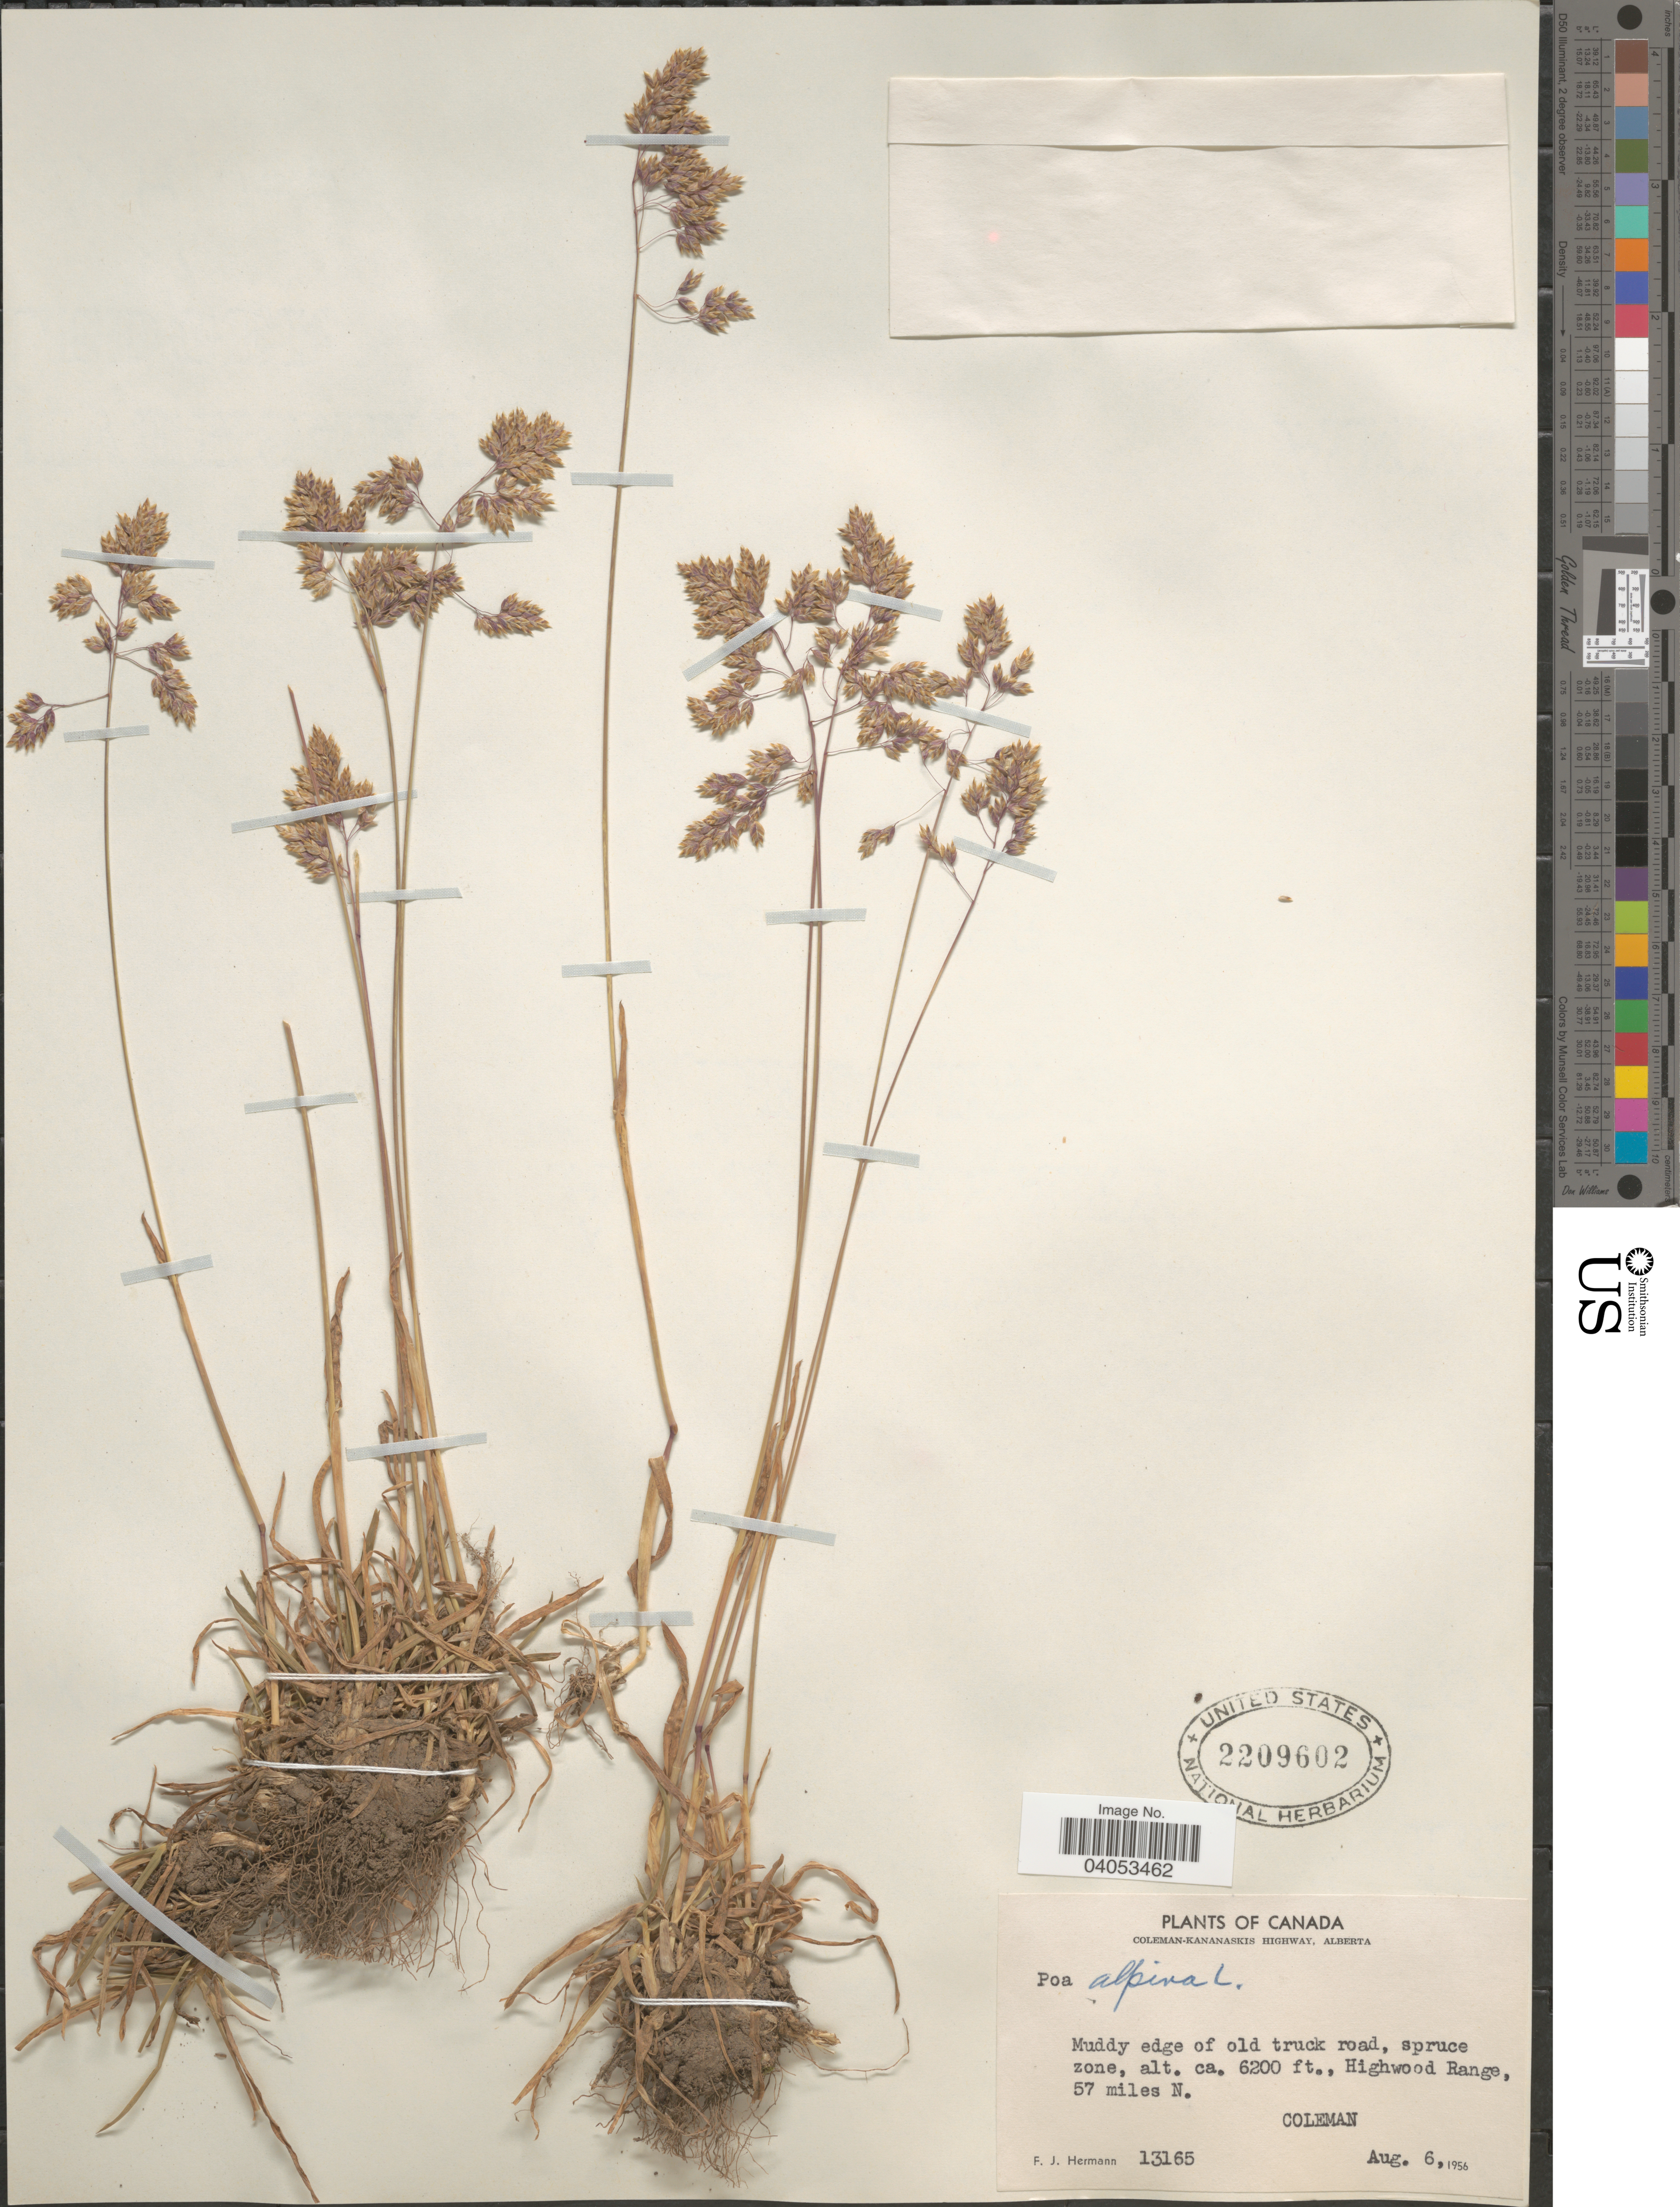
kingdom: Plantae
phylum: Tracheophyta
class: Liliopsida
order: Poales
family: Poaceae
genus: Poa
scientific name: Poa alpina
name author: L.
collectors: F. J. Hermann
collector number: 13165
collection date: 1956-08-06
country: Canada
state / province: Alberta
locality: Coleman-Kananaskis Highway. Muddy edge of old truck road, spruce zone, Highwood Range, 57 miles N. Coleman.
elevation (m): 1890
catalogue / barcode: US 2209602